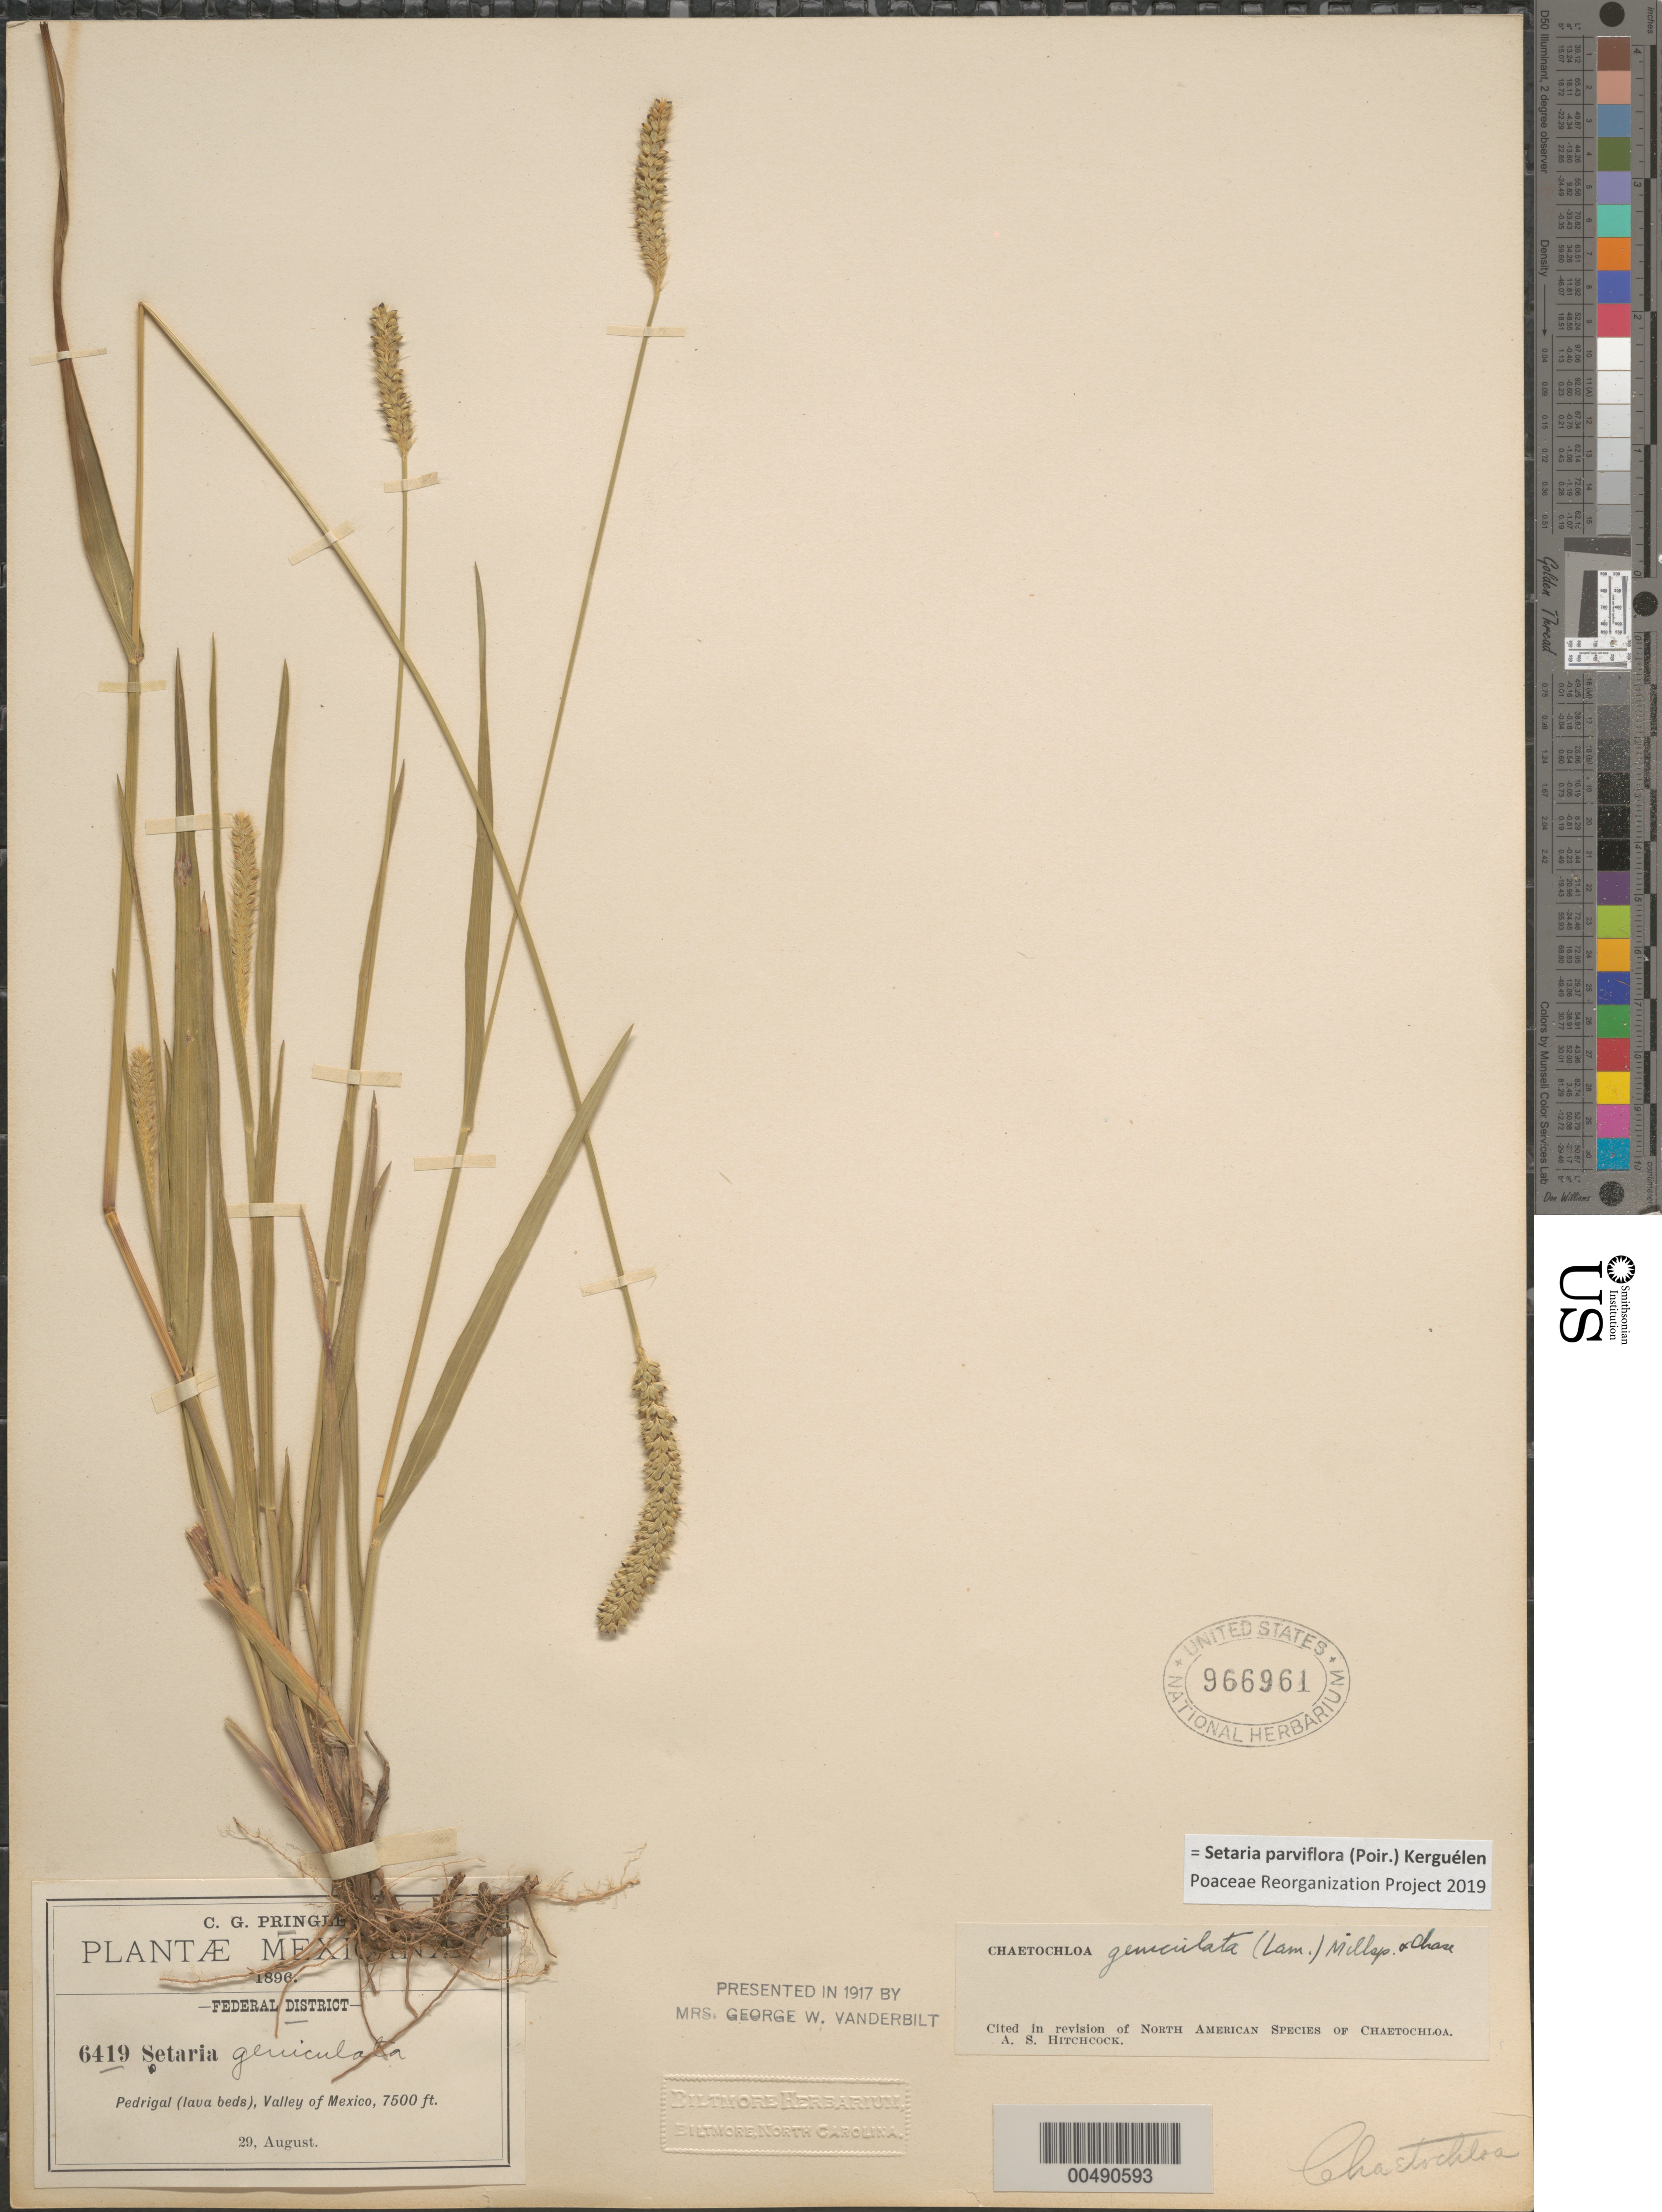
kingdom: Plantae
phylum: Tracheophyta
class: Liliopsida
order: Poales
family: Poaceae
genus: Setaria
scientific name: Setaria parviflora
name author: (Poir.) Kerguélen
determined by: Poaceae Reorganization Project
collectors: C. G. Pringle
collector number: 6419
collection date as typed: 29 Aug 1896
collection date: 1896-08-29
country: Mexico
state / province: Distrito Federal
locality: Valley of Mexico, Pedrigal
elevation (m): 2286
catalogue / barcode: US 966961